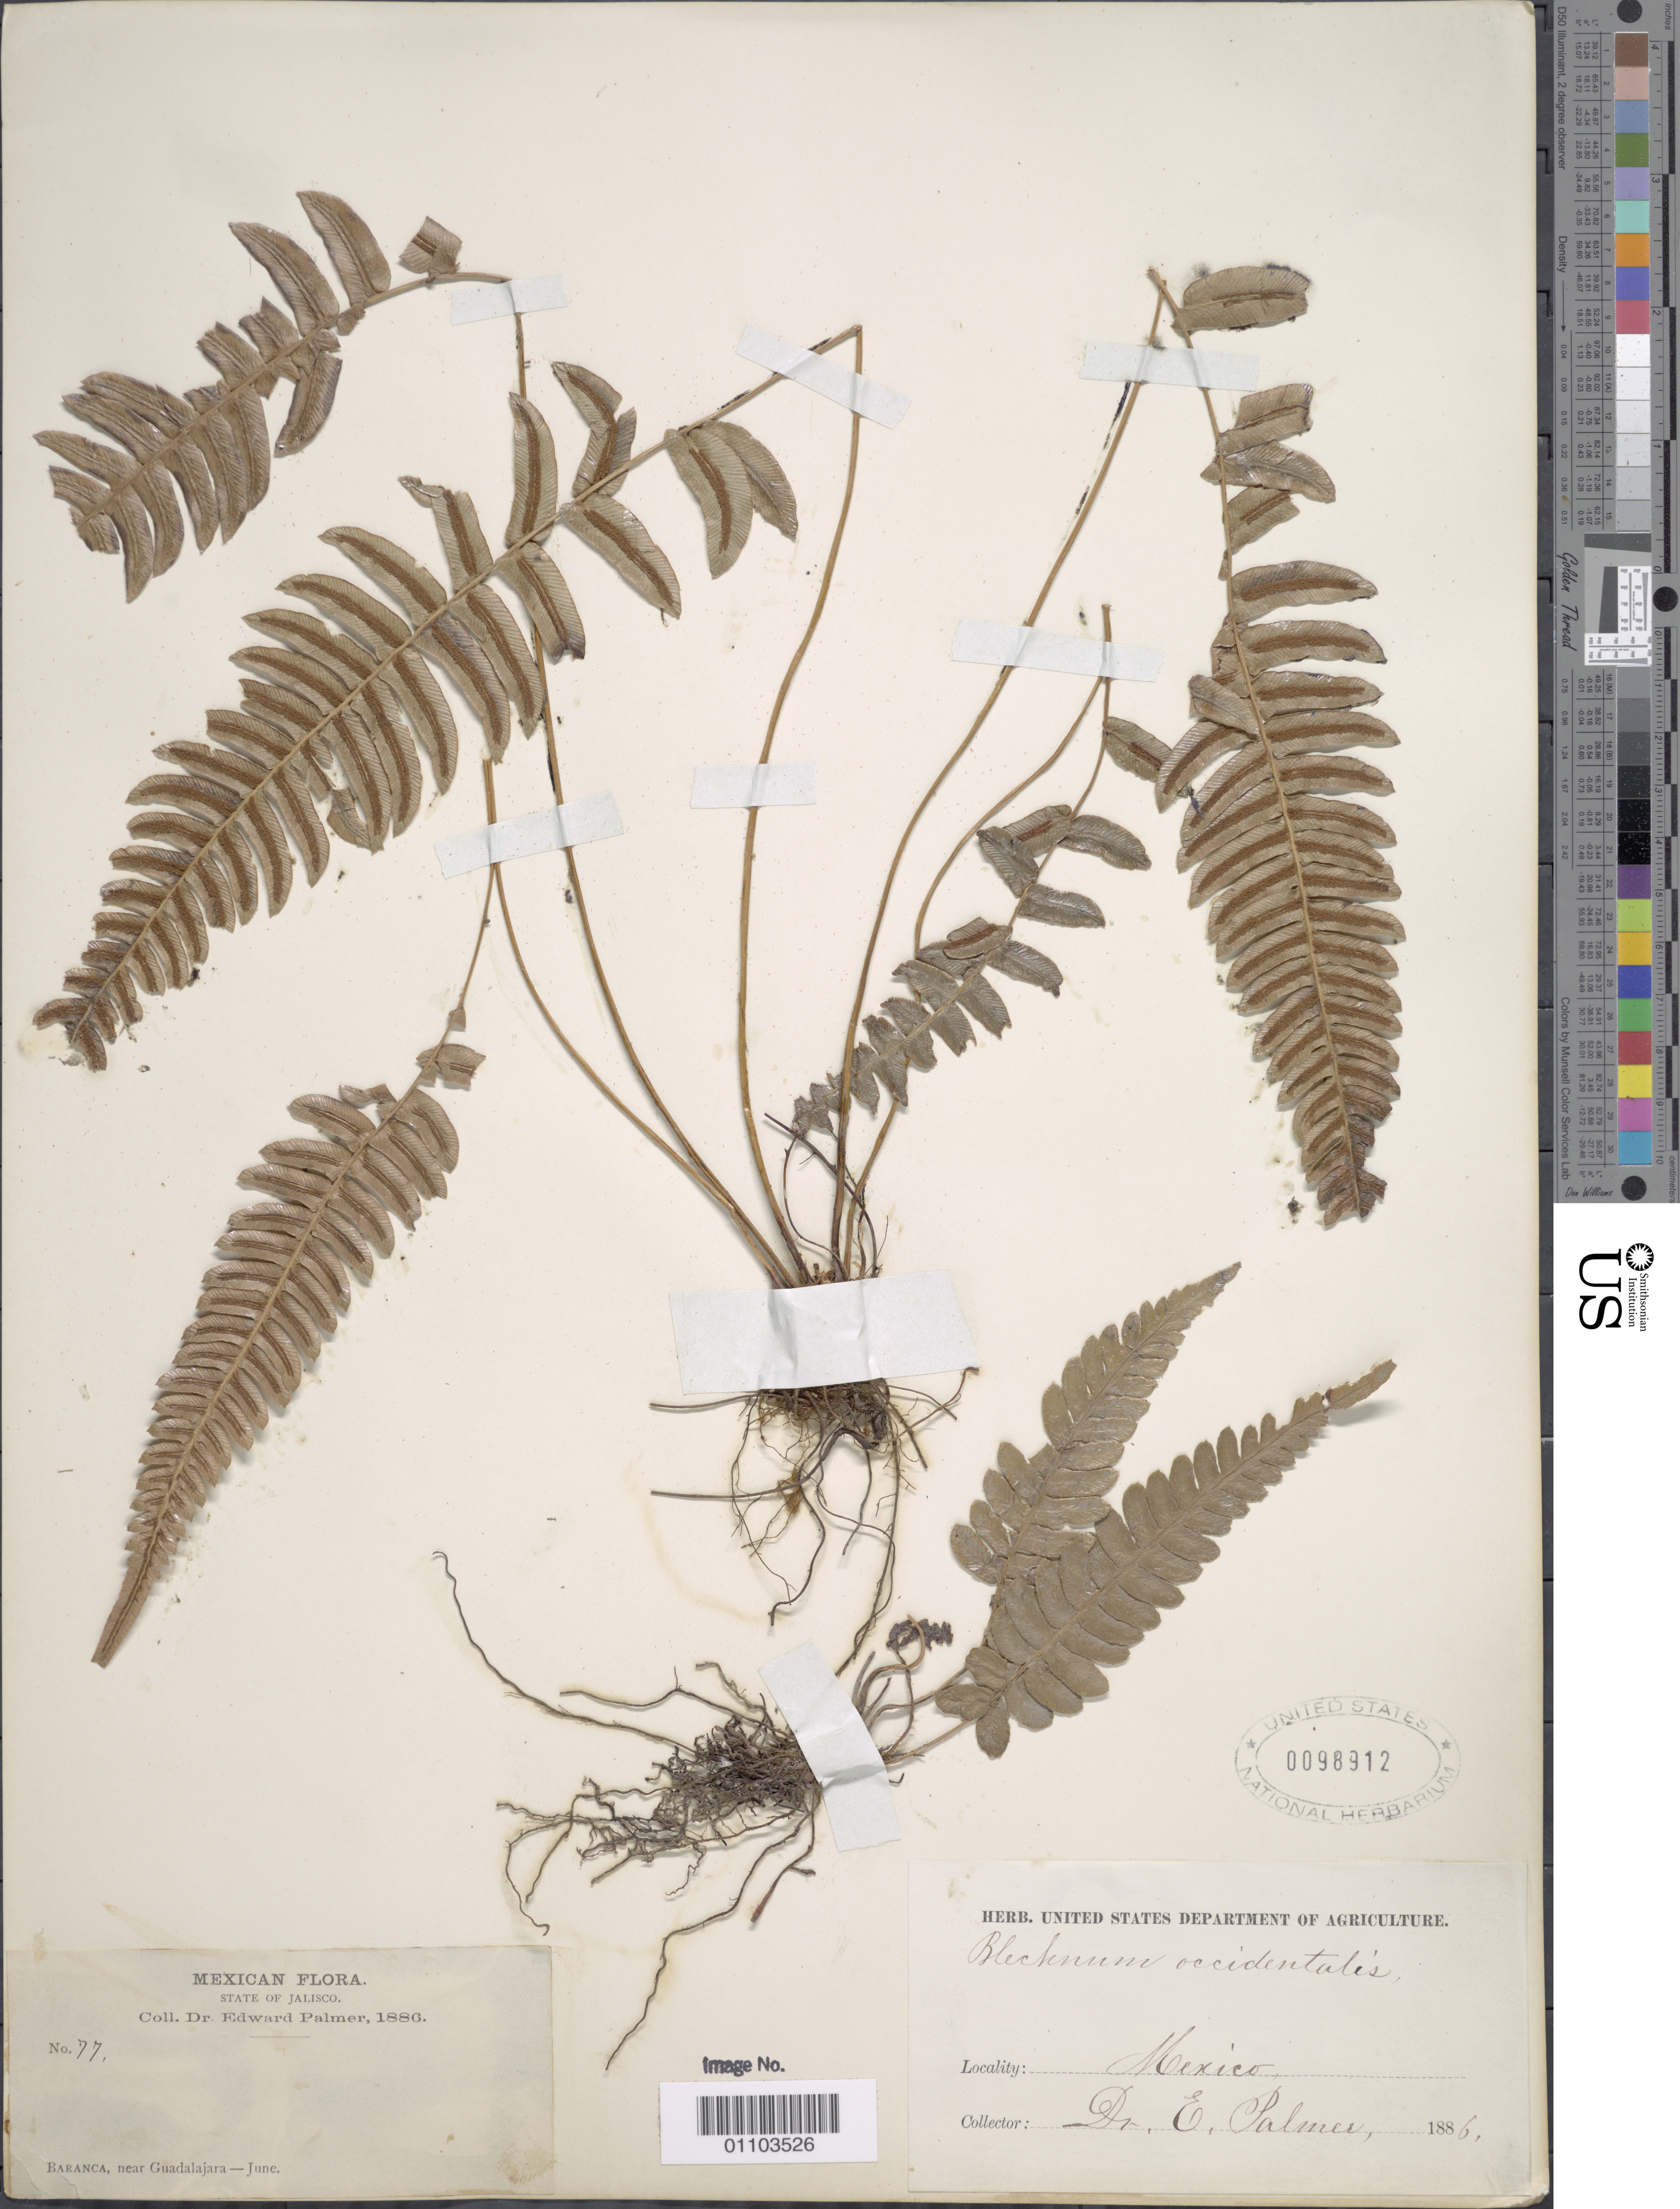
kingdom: Plantae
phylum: Tracheophyta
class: Polypodiopsida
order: Polypodiales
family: Blechnaceae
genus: Blechnum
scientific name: Blechnum occidentale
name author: L.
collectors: E. Palmer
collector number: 77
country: Mexico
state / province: Jalisco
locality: Baranca, near Guadalajara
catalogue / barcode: US 98912